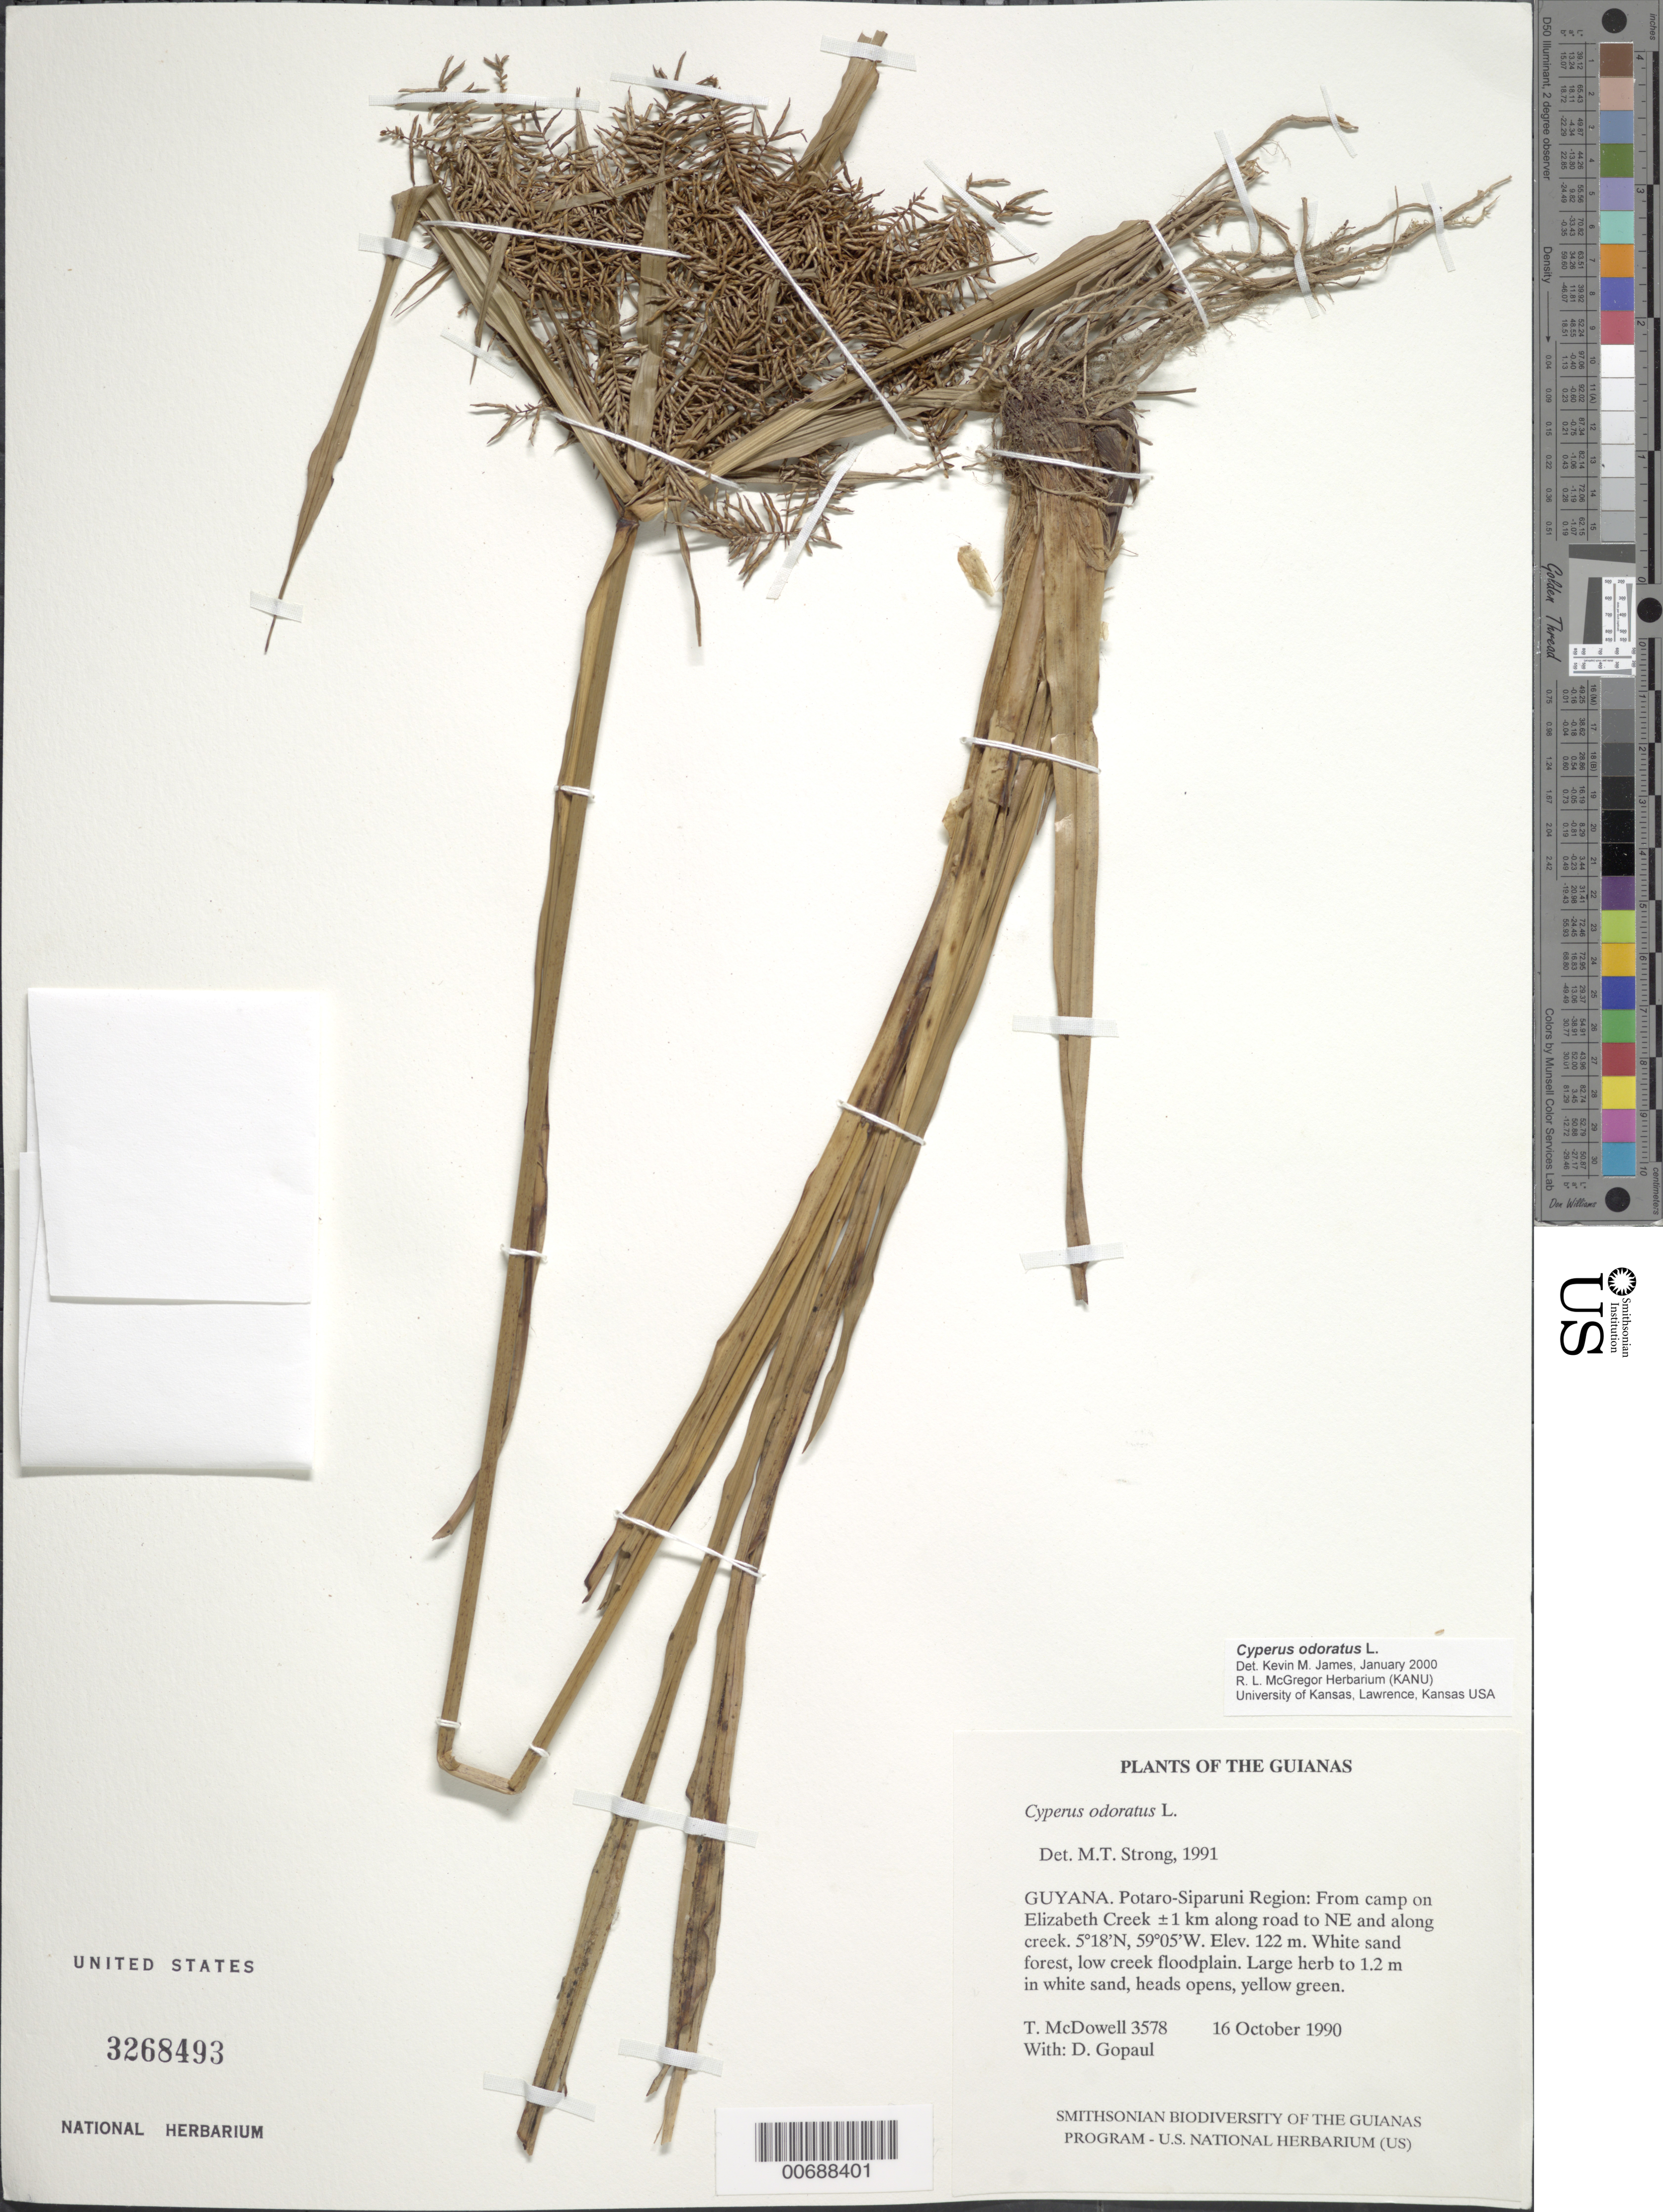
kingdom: Plantae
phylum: Tracheophyta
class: Liliopsida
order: Poales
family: Cyperaceae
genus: Cyperus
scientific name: Cyperus odoratus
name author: L.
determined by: James, K. M.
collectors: T. McDowell & D. Gopaul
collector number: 3578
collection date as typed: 16 October 1990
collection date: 1990-10-16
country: Guyana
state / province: Potaro-Siparuni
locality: From camp on Elizabeth Creek ±1 km along road to NE and along creek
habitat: White sand forest, low creek floodplain and along road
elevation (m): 122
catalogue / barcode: US 3268493